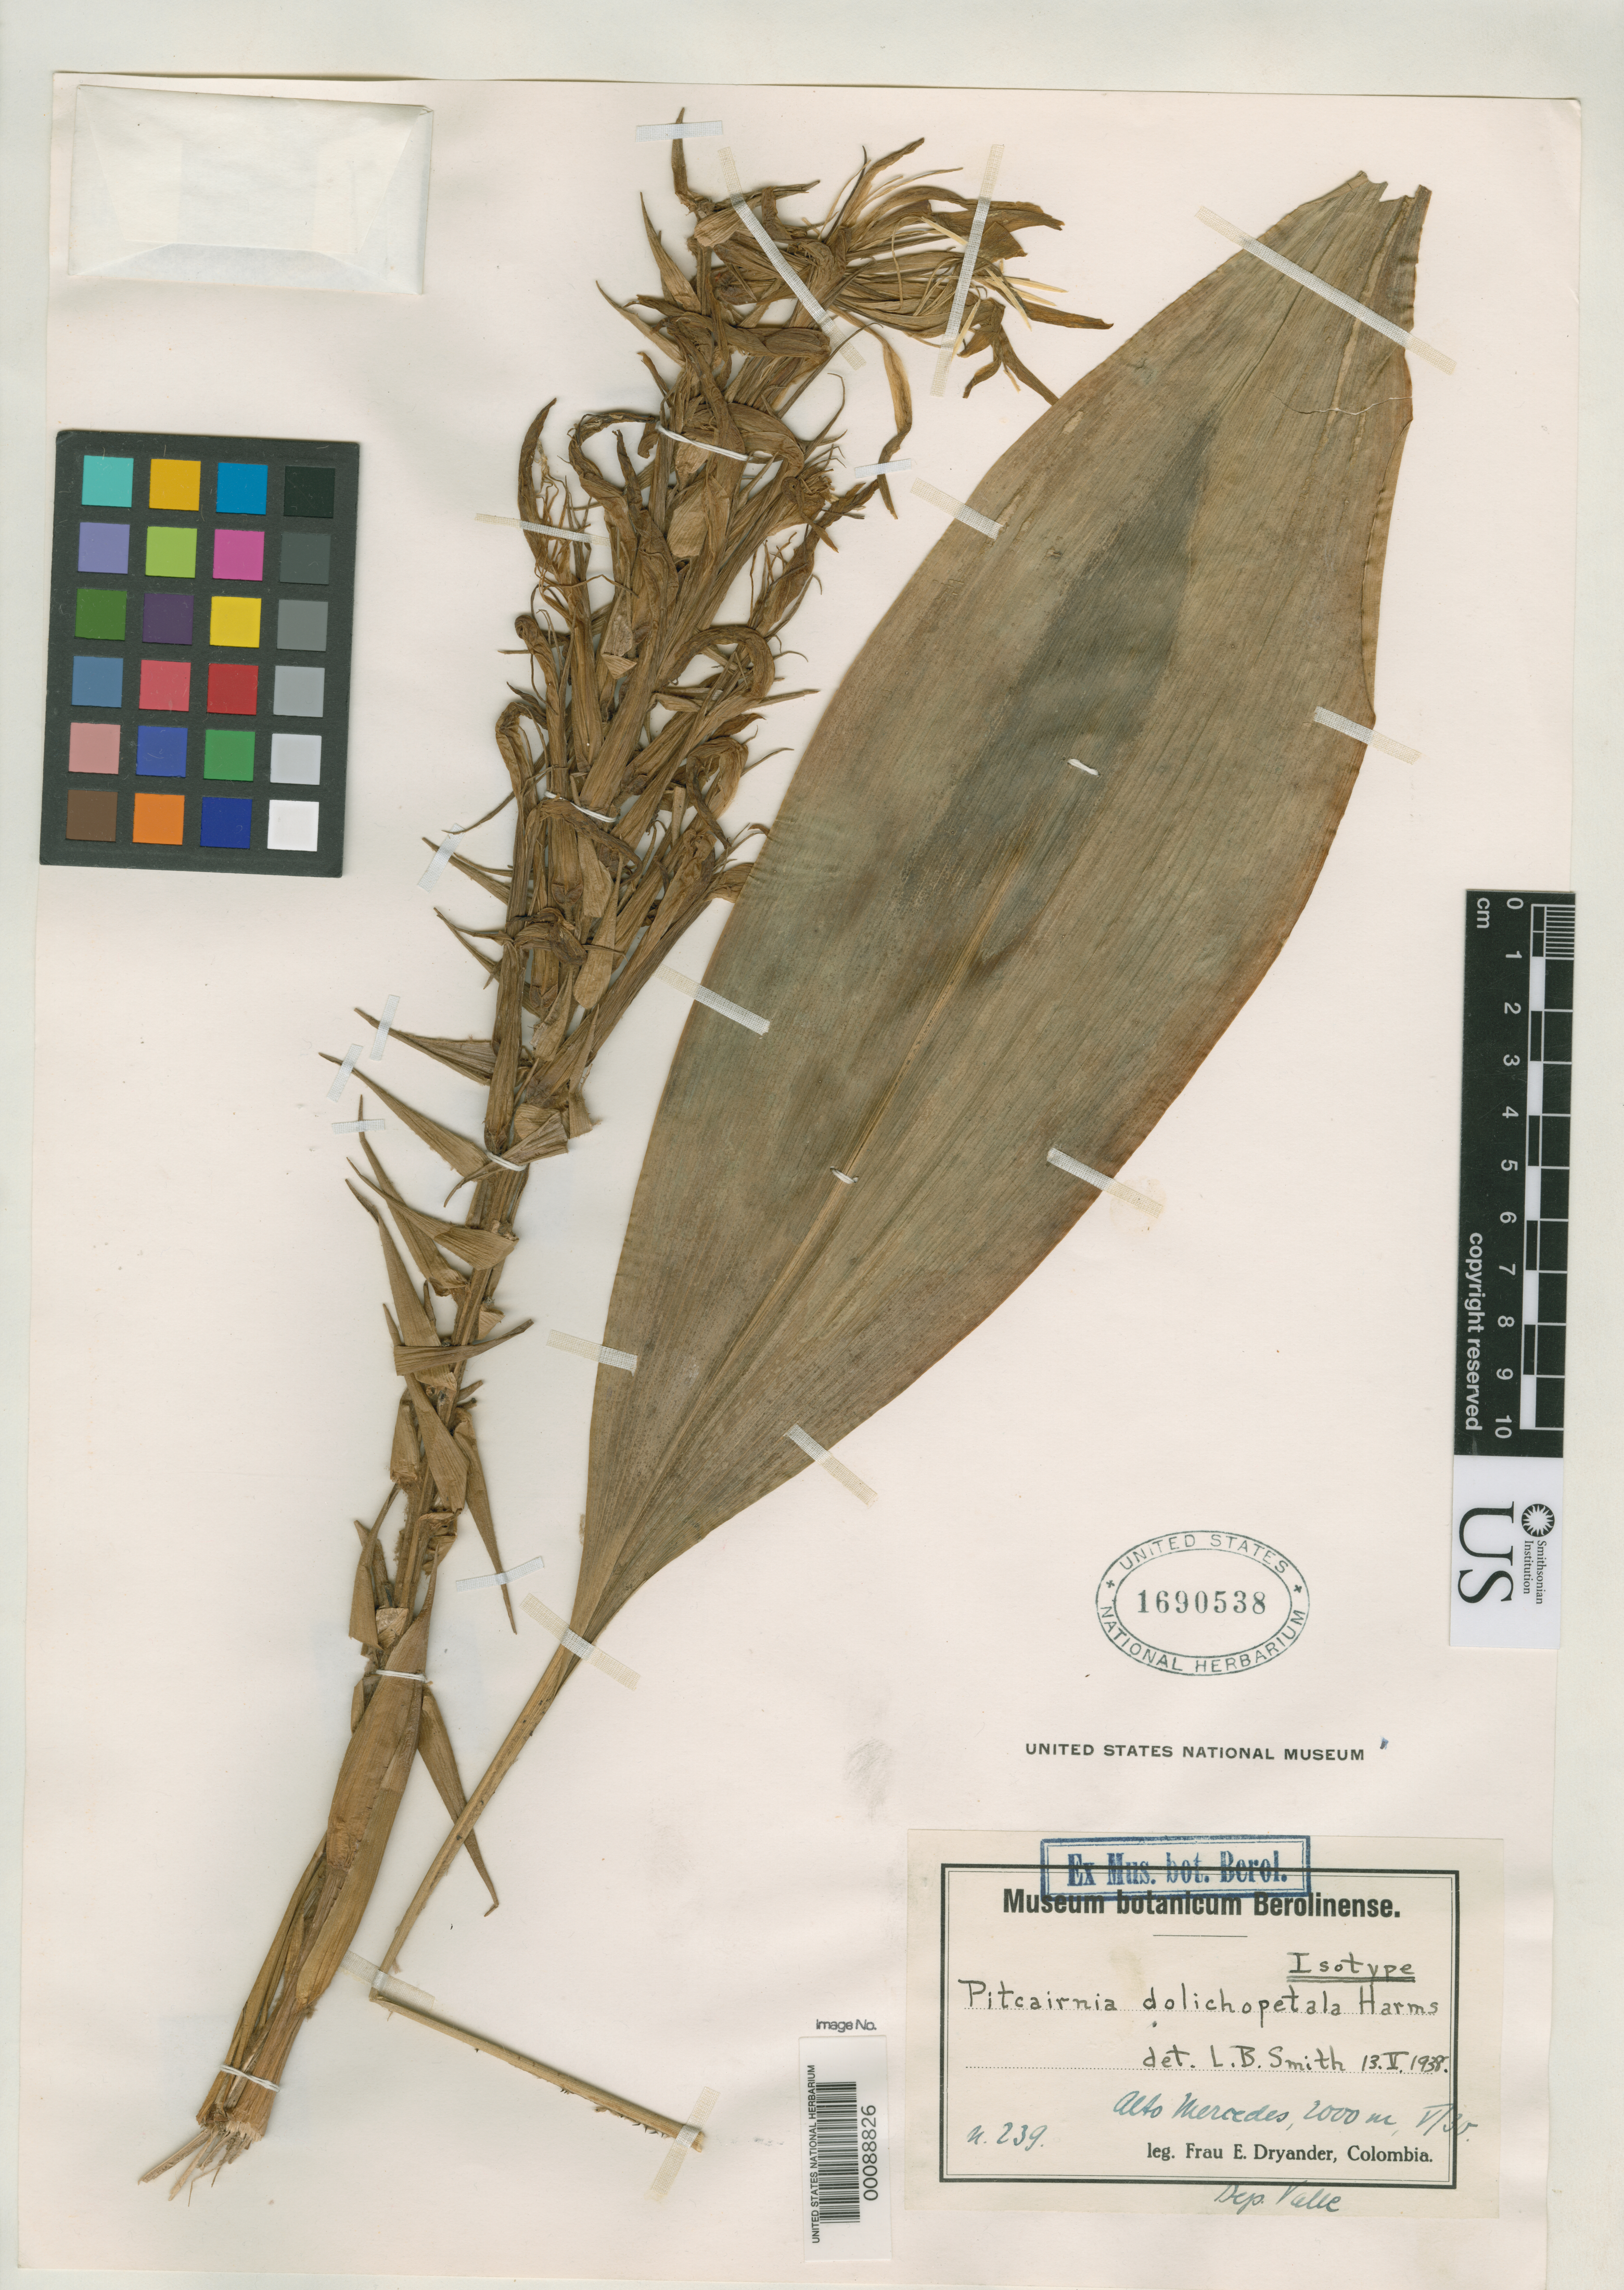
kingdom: Plantae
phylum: Tracheophyta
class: Liliopsida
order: Poales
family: Bromeliaceae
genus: Pitcairnia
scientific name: Pitcairnia dolichopetala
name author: Harms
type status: Isotype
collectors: E. I. Dryander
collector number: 239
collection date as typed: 13 May 1930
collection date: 1930-05-13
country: Colombia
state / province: Valle del Cauca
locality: Alto Mercedes.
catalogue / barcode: US 1690538